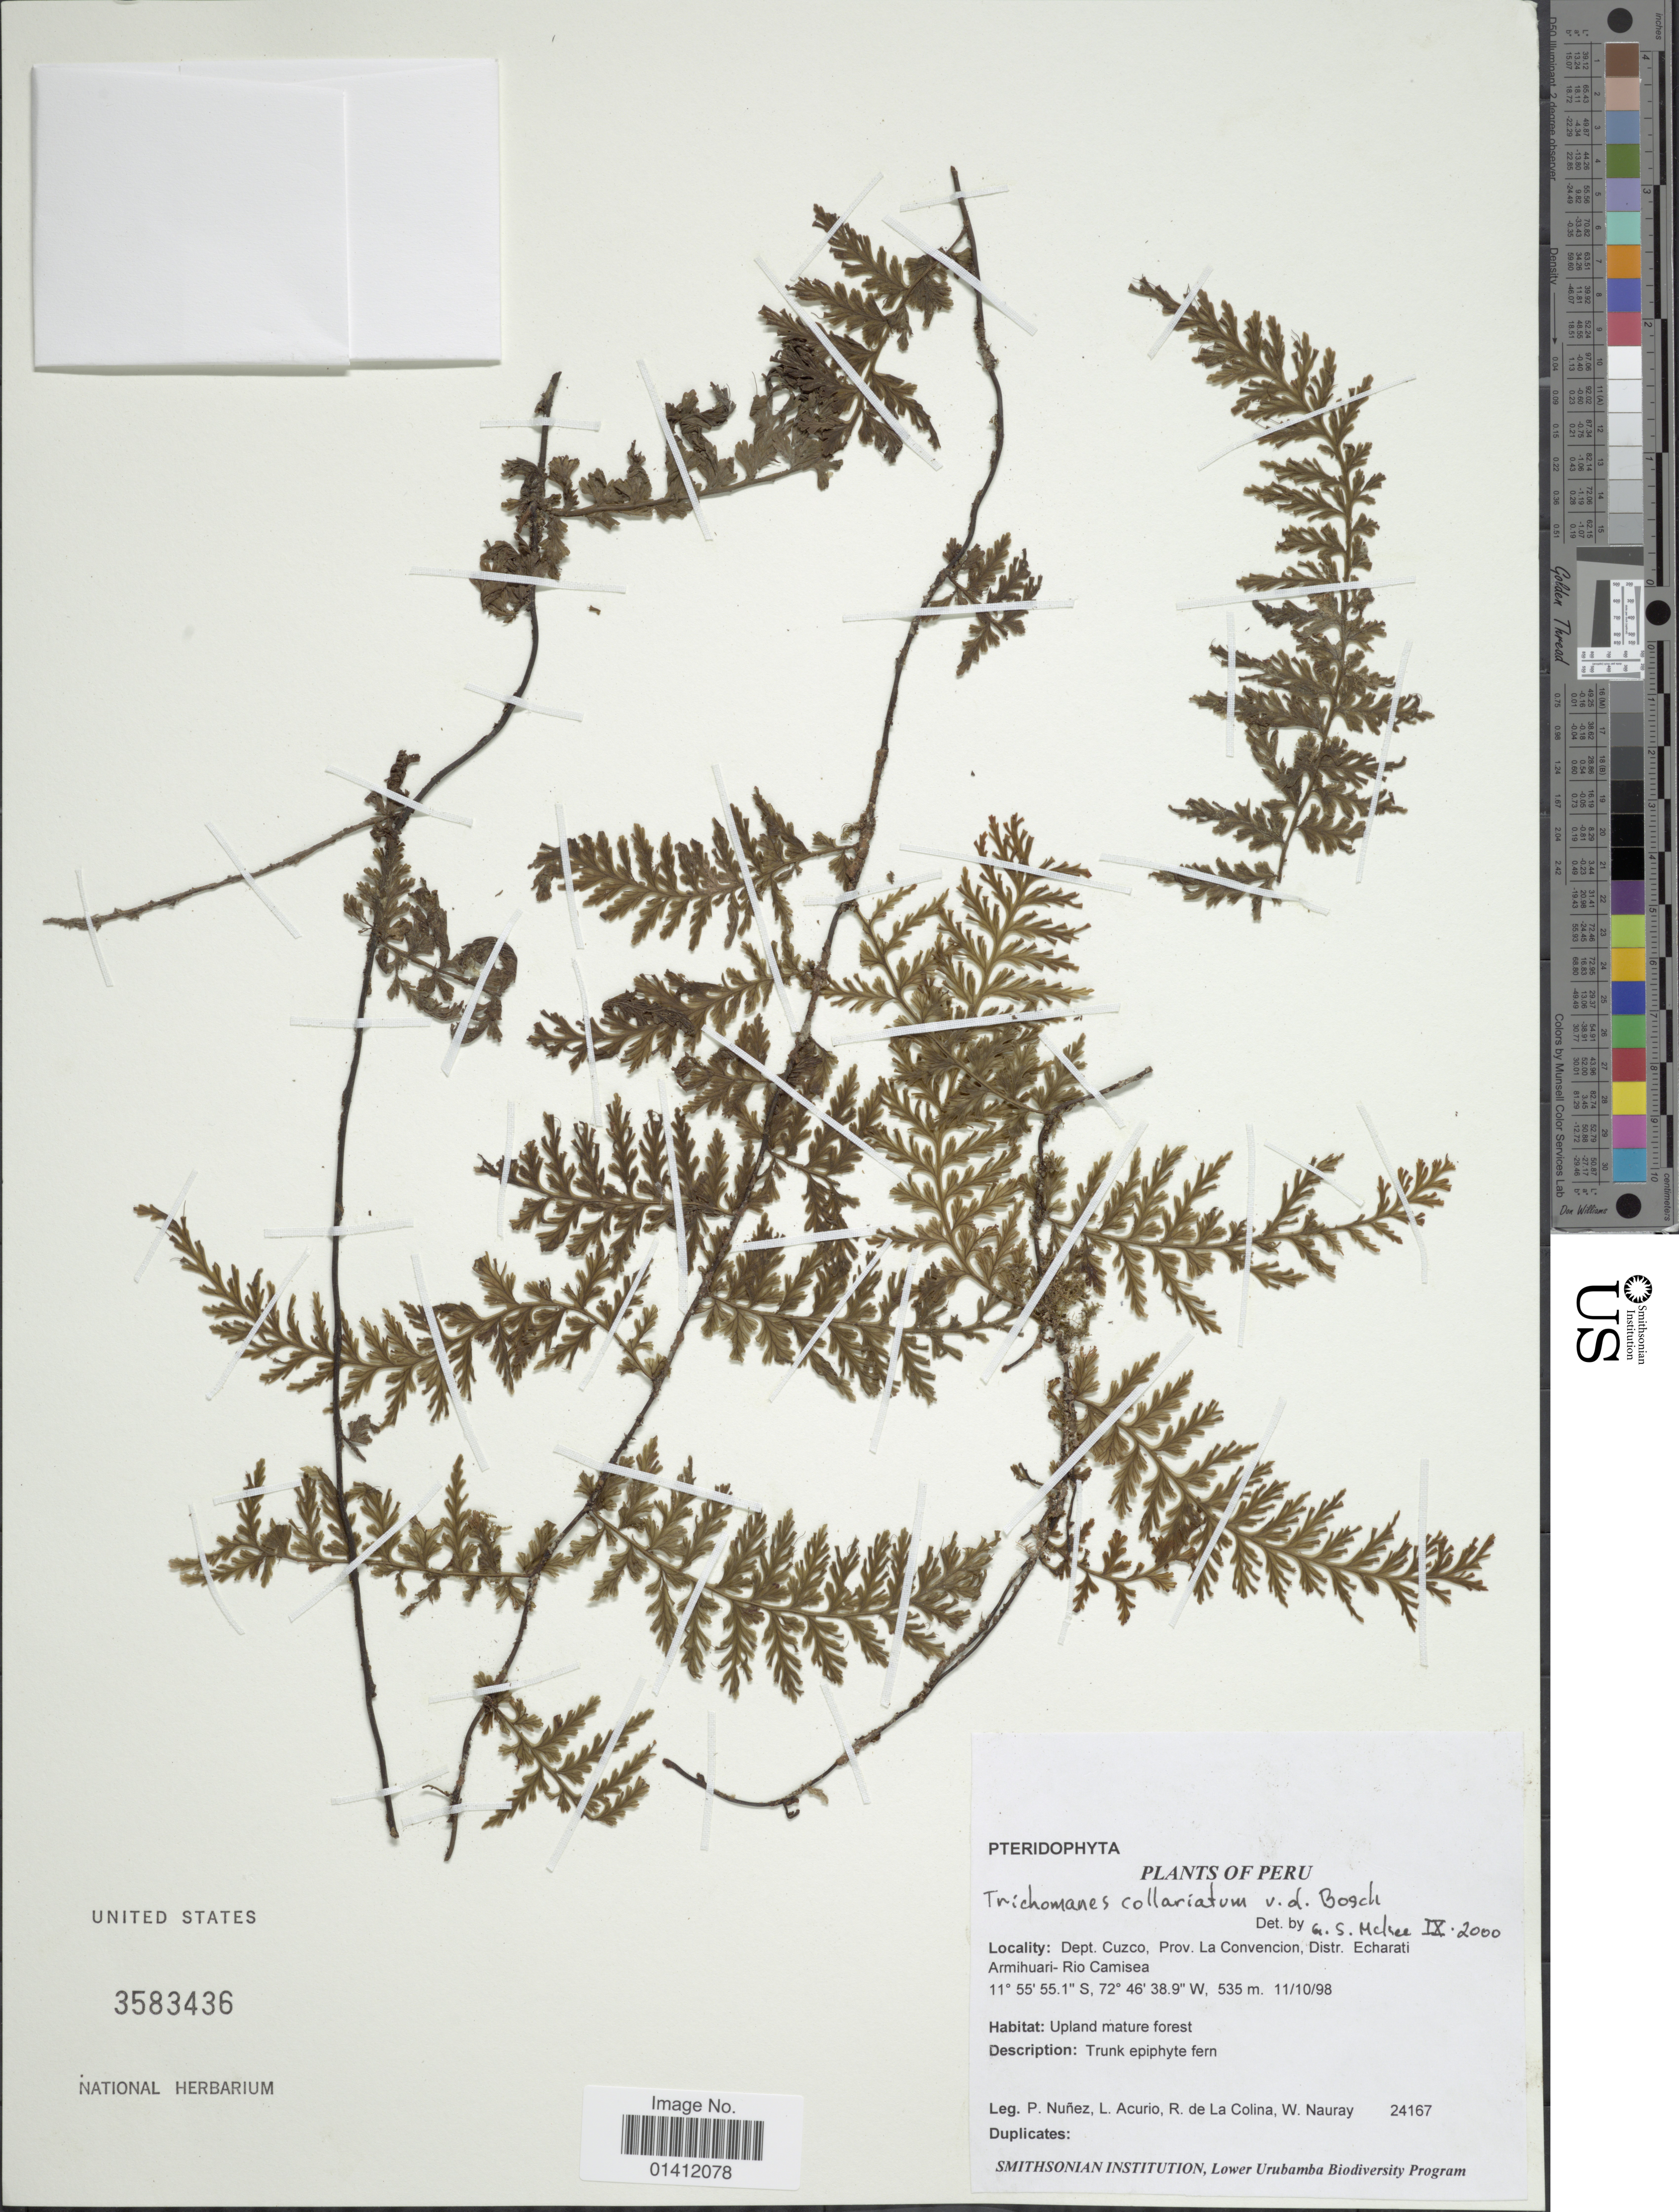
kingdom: Plantae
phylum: Tracheophyta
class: Polypodiopsida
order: Hymenophyllales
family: Hymenophyllaceae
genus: Vandenboschia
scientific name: Vandenboschia collariata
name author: (Bosch) Ebihara & K. Iwats.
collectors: P. Nuñez V., L. Acurio, R. de La Colina & W. Nauray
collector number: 24167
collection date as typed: Transcribed d/m/y: 11/10/98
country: Peru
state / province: Cusco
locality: Dept. Cuzco, Prov. La Convencion, Distr. Echarati Armihuari- Rio Camisea.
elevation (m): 535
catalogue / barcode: US 3583436